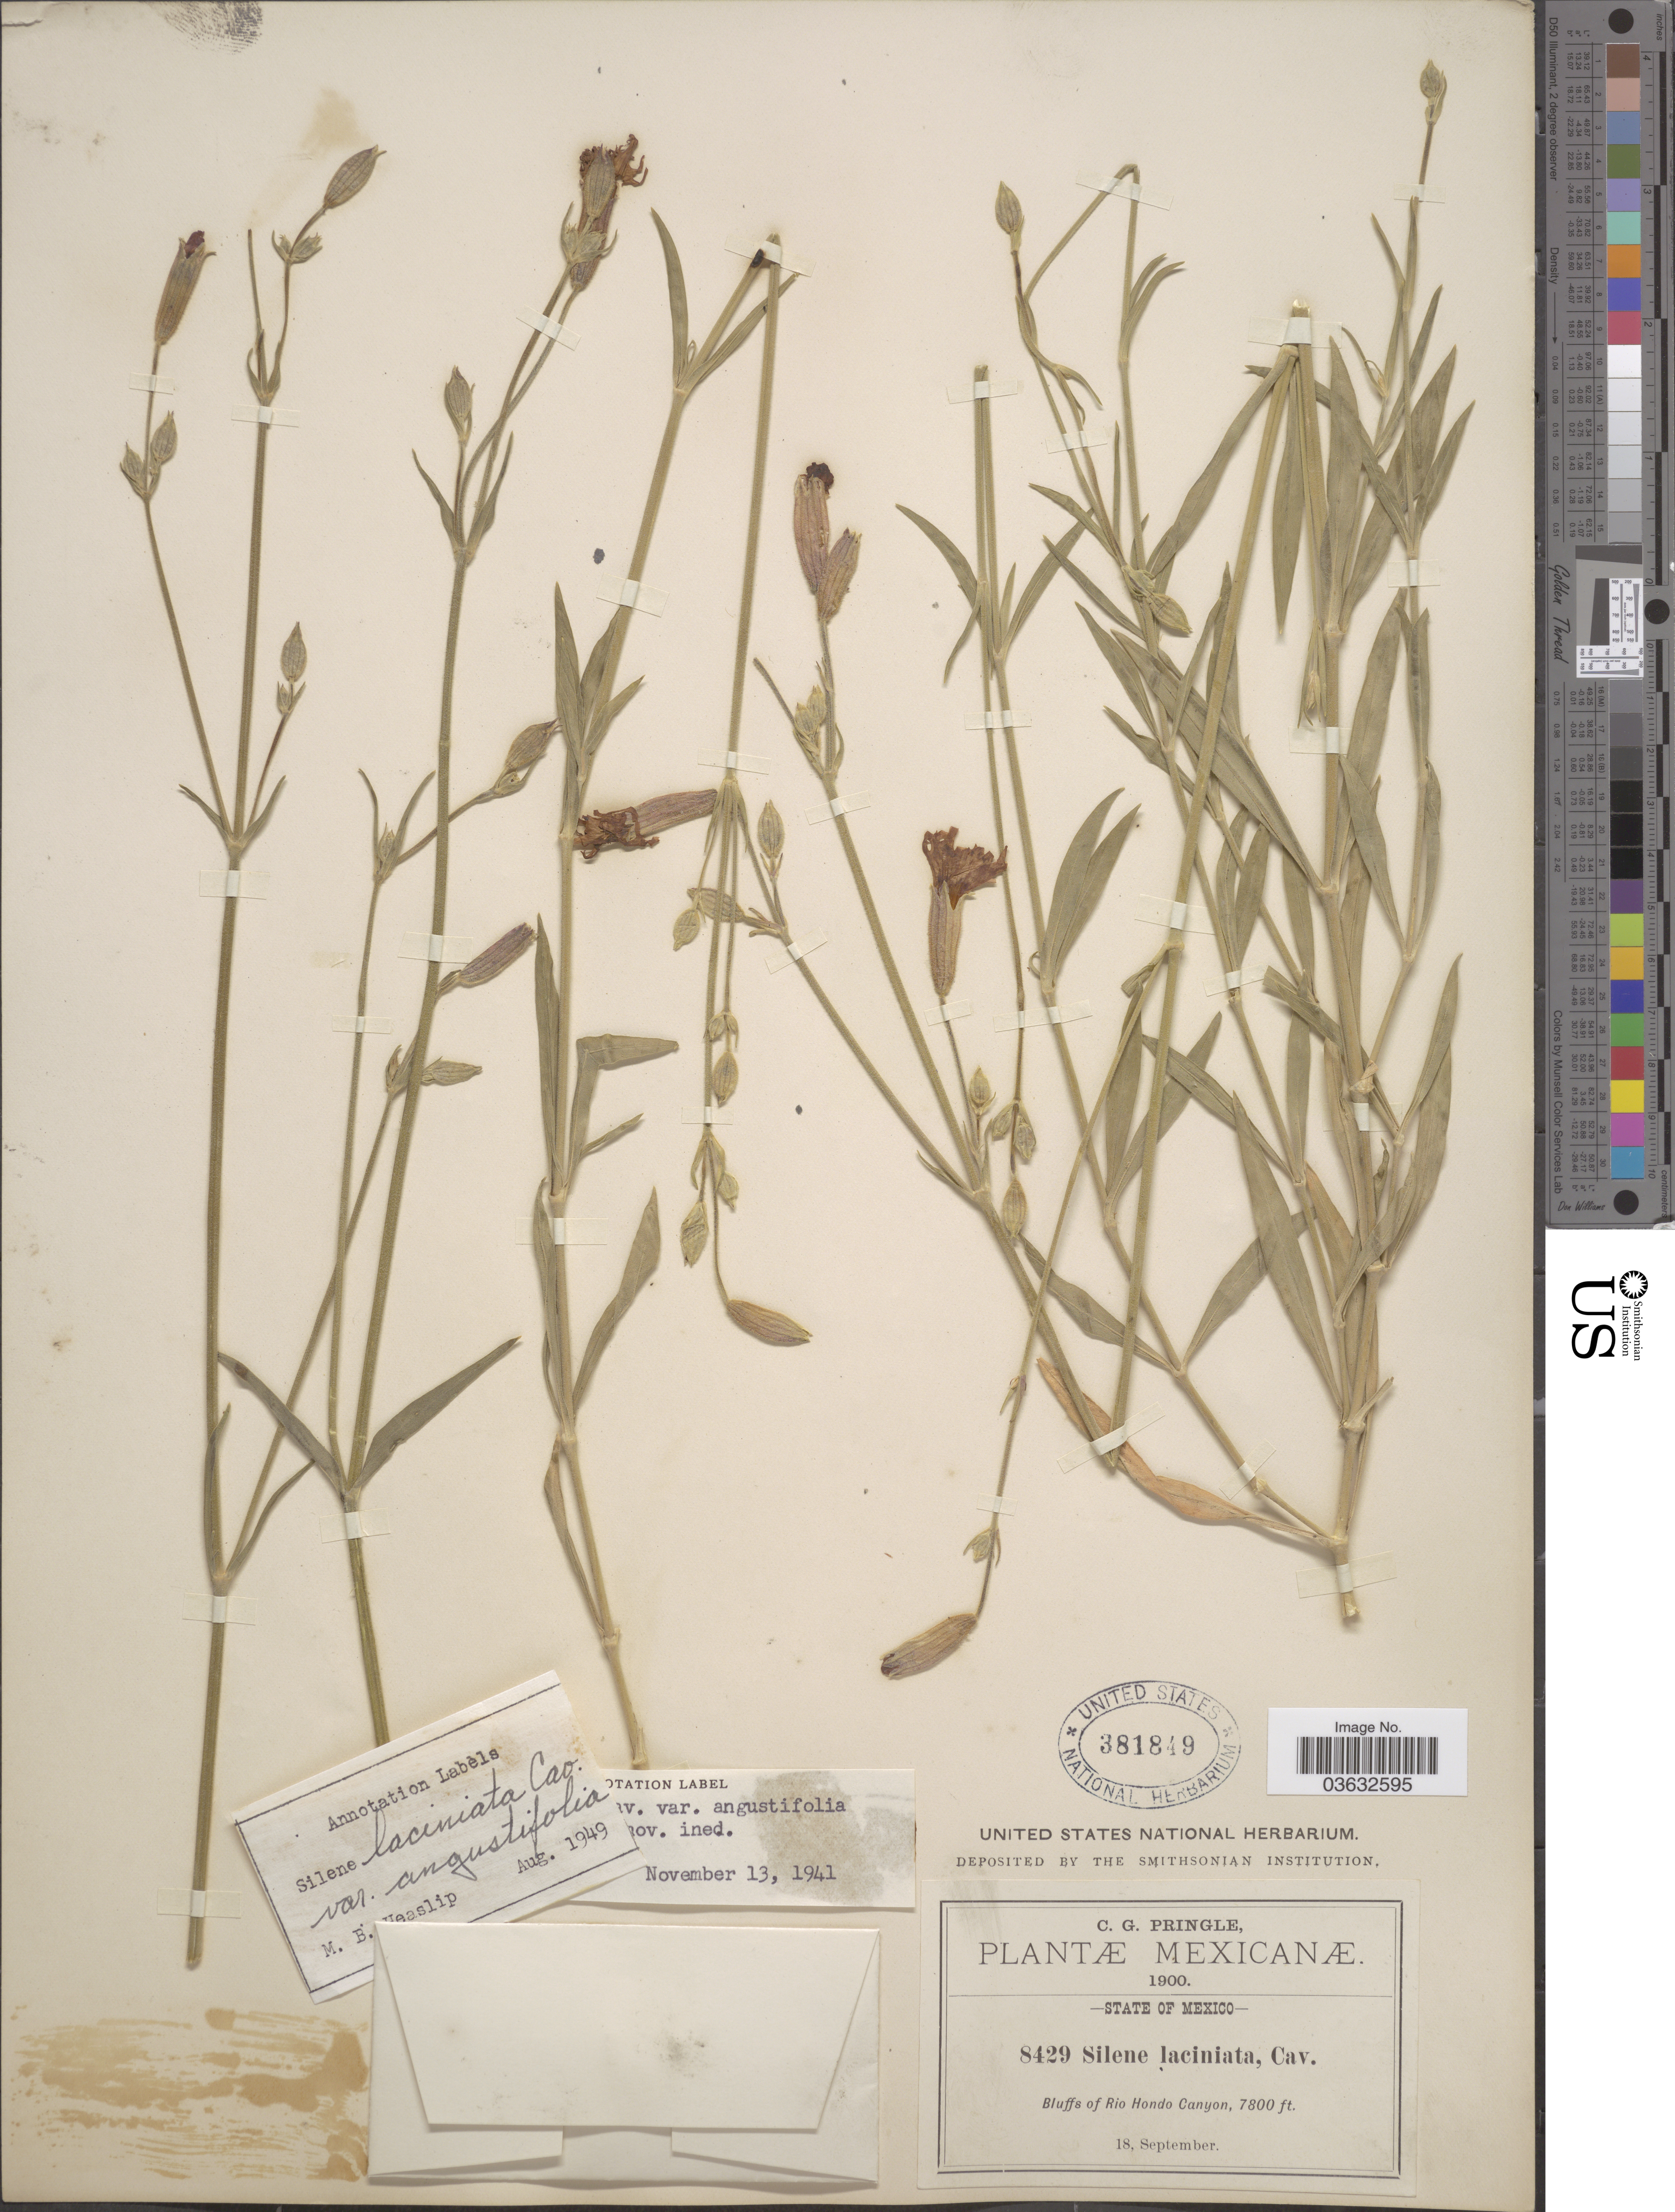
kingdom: Plantae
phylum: Tracheophyta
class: Magnoliopsida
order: Caryophyllales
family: Caryophyllaceae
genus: Silene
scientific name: Silene laciniata var. angustifolia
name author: C.L. Hitchc. & Maguire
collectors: C. G. Pringle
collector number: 8429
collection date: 1900-09-18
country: Mexico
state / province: México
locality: Bluffs of Rio Hondo Canyon.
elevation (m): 2377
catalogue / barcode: US 381849